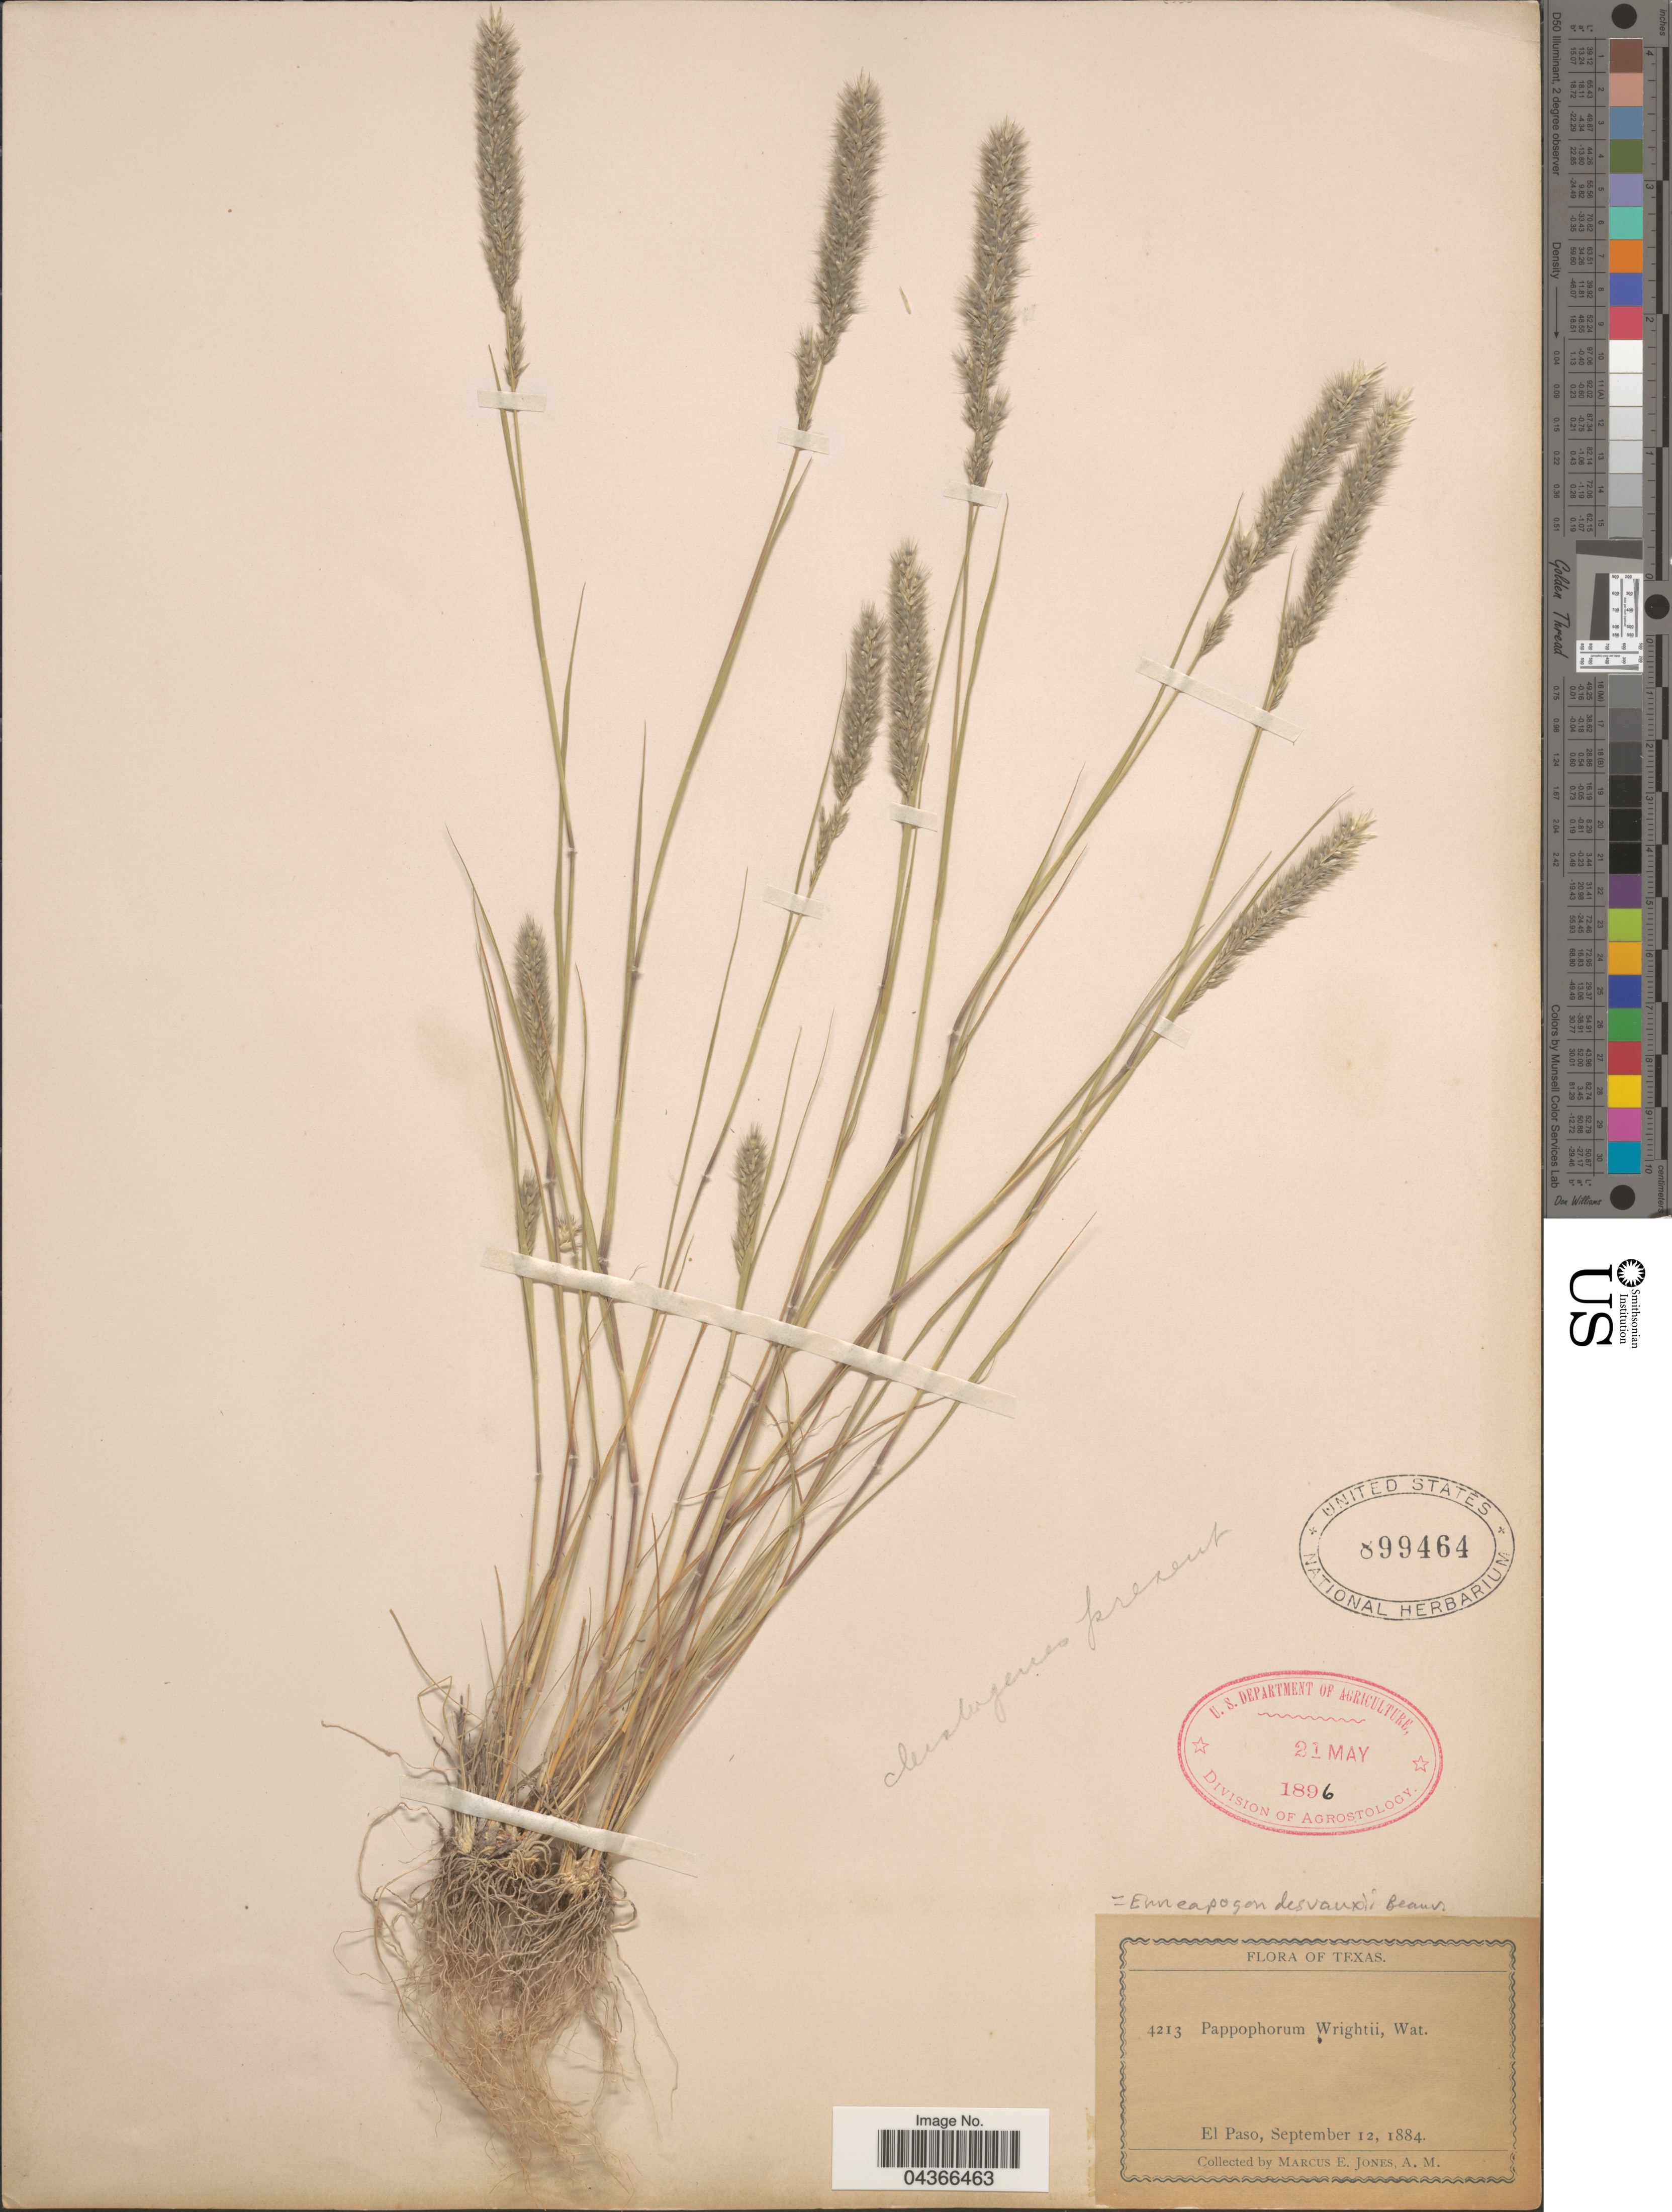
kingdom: Plantae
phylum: Tracheophyta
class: Liliopsida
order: Poales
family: Poaceae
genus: Enneapogon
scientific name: Enneapogon desvauxii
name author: P. Beauv.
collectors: M. E. Jones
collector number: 4213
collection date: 1884-09-12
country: United States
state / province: Texas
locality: El Paso.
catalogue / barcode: US 899464